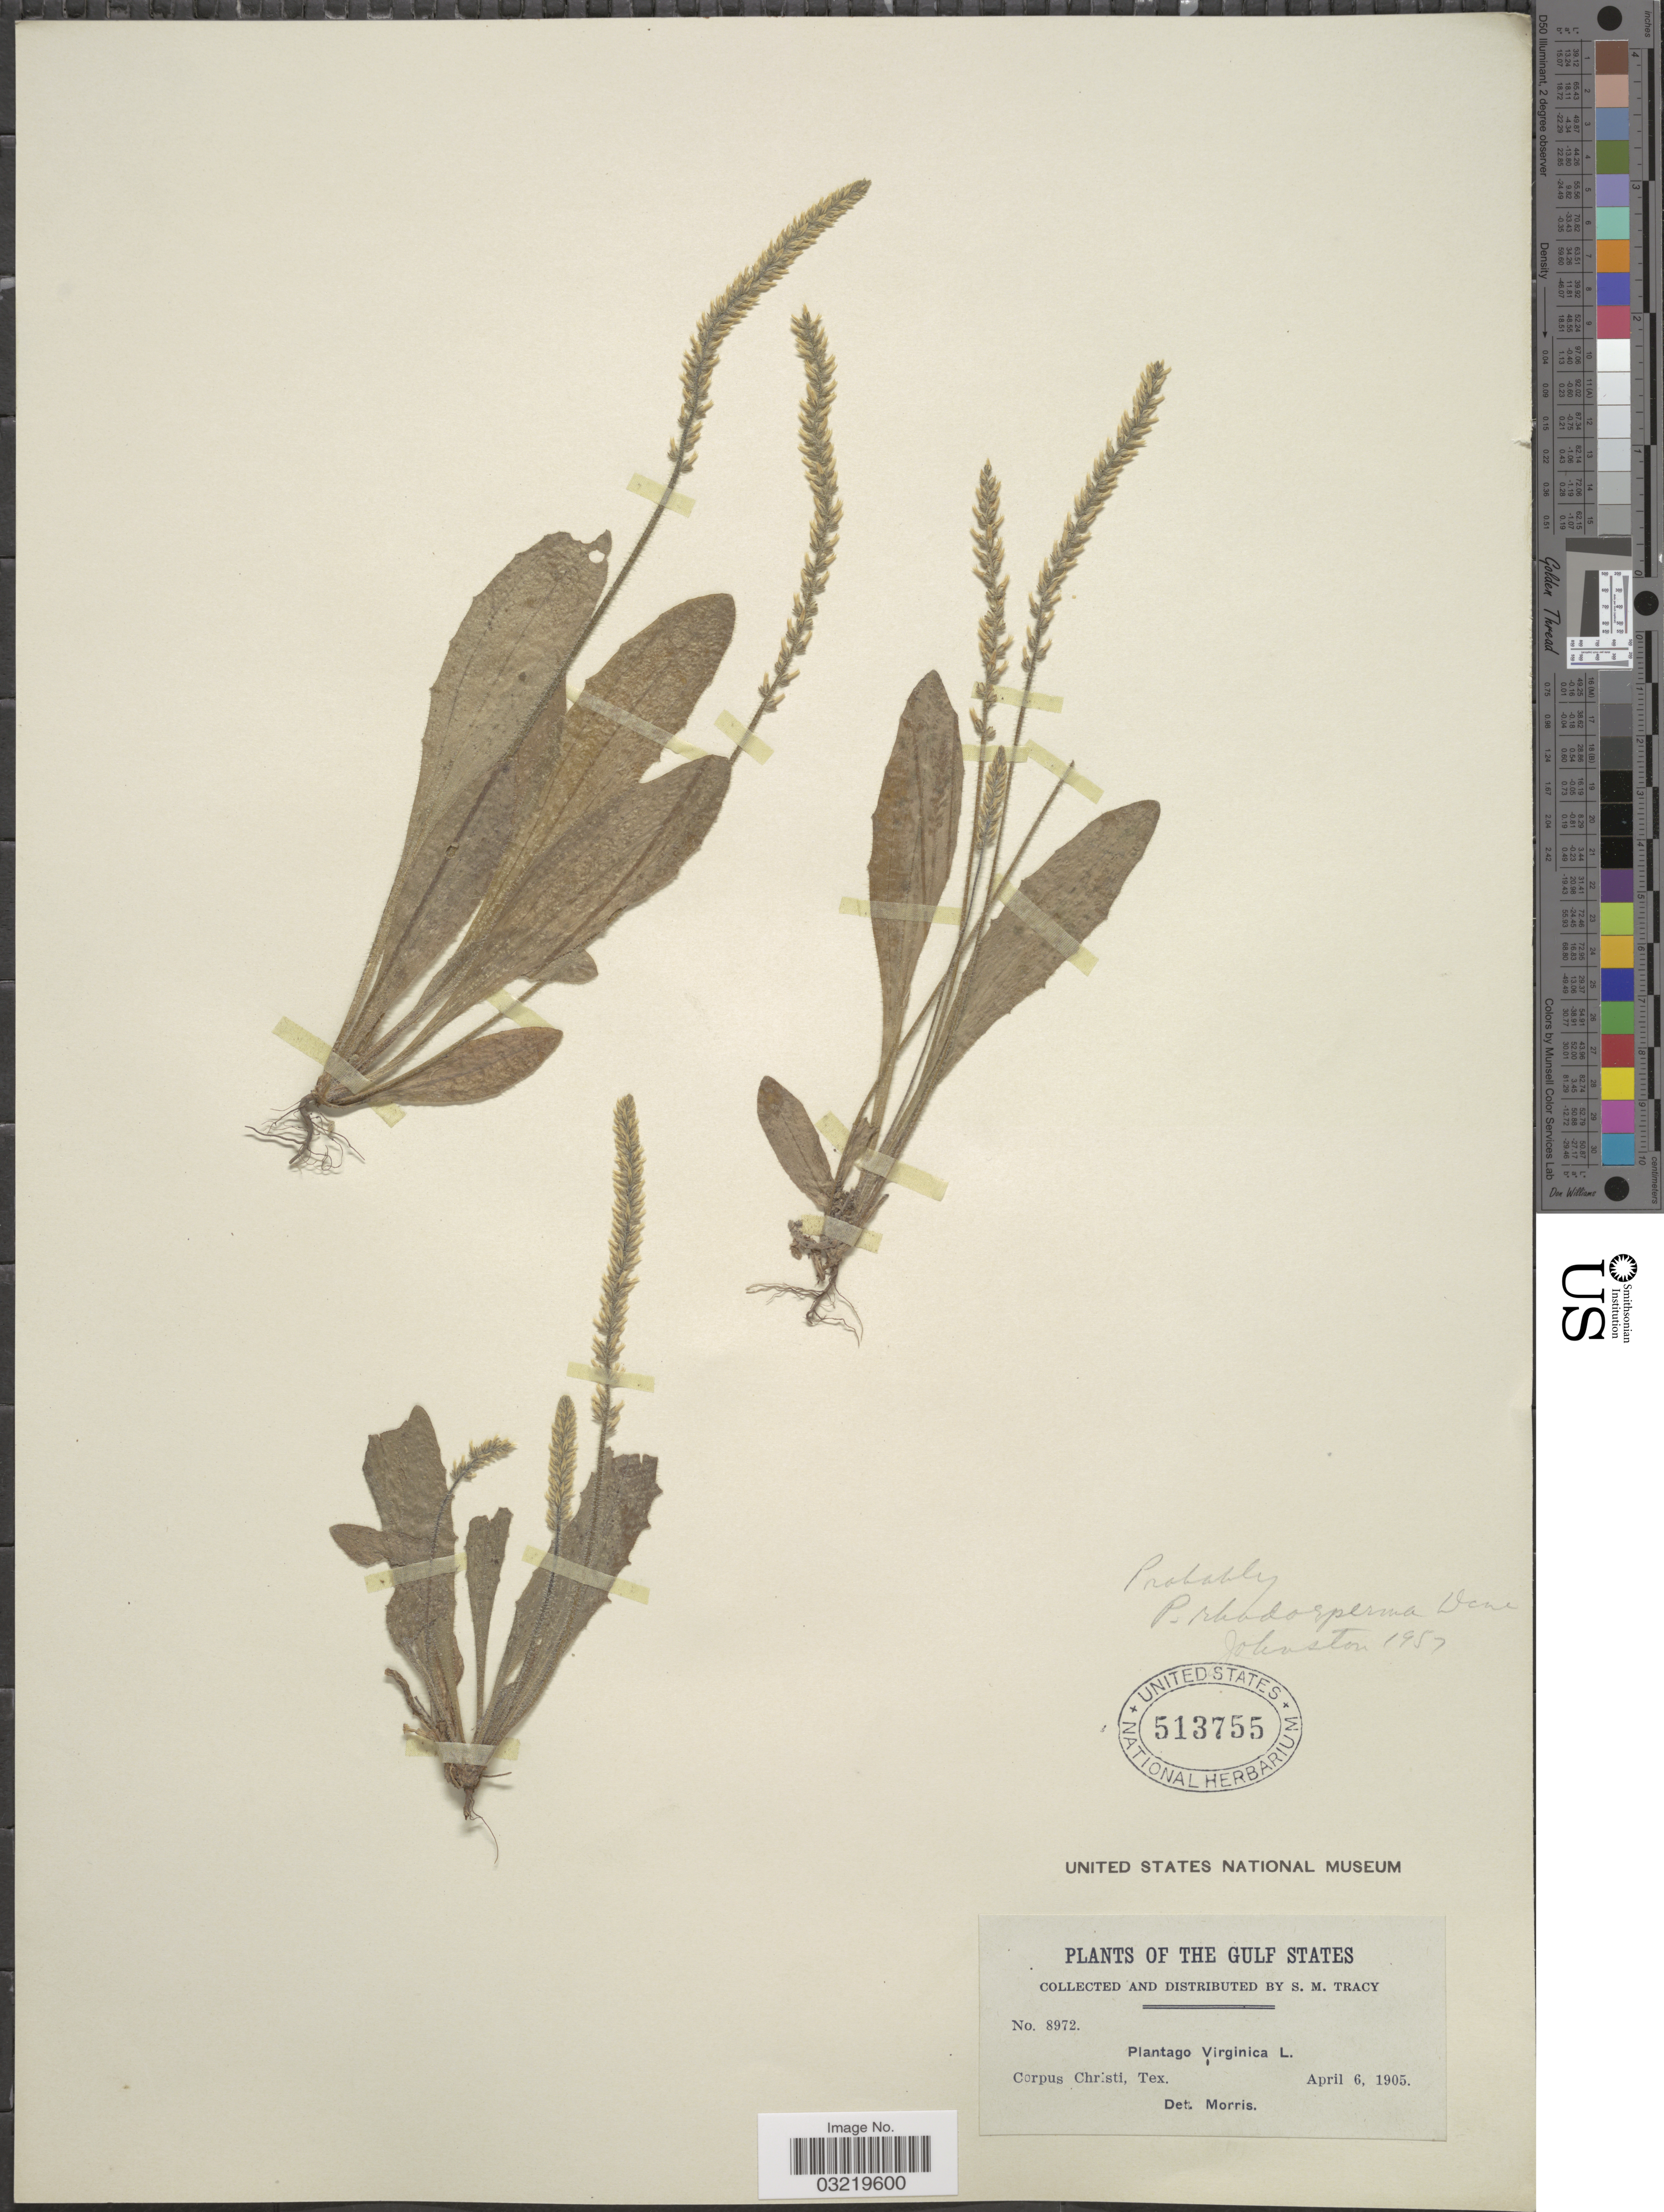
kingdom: Plantae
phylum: Tracheophyta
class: Magnoliopsida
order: Lamiales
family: Plantaginaceae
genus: Plantago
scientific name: Plantago rhodosperma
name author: Decne.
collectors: S. M. Tracy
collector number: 8972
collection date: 1905-04-06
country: United States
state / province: Texas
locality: The Gulf States. Corpus, Christi.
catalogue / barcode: US 513755